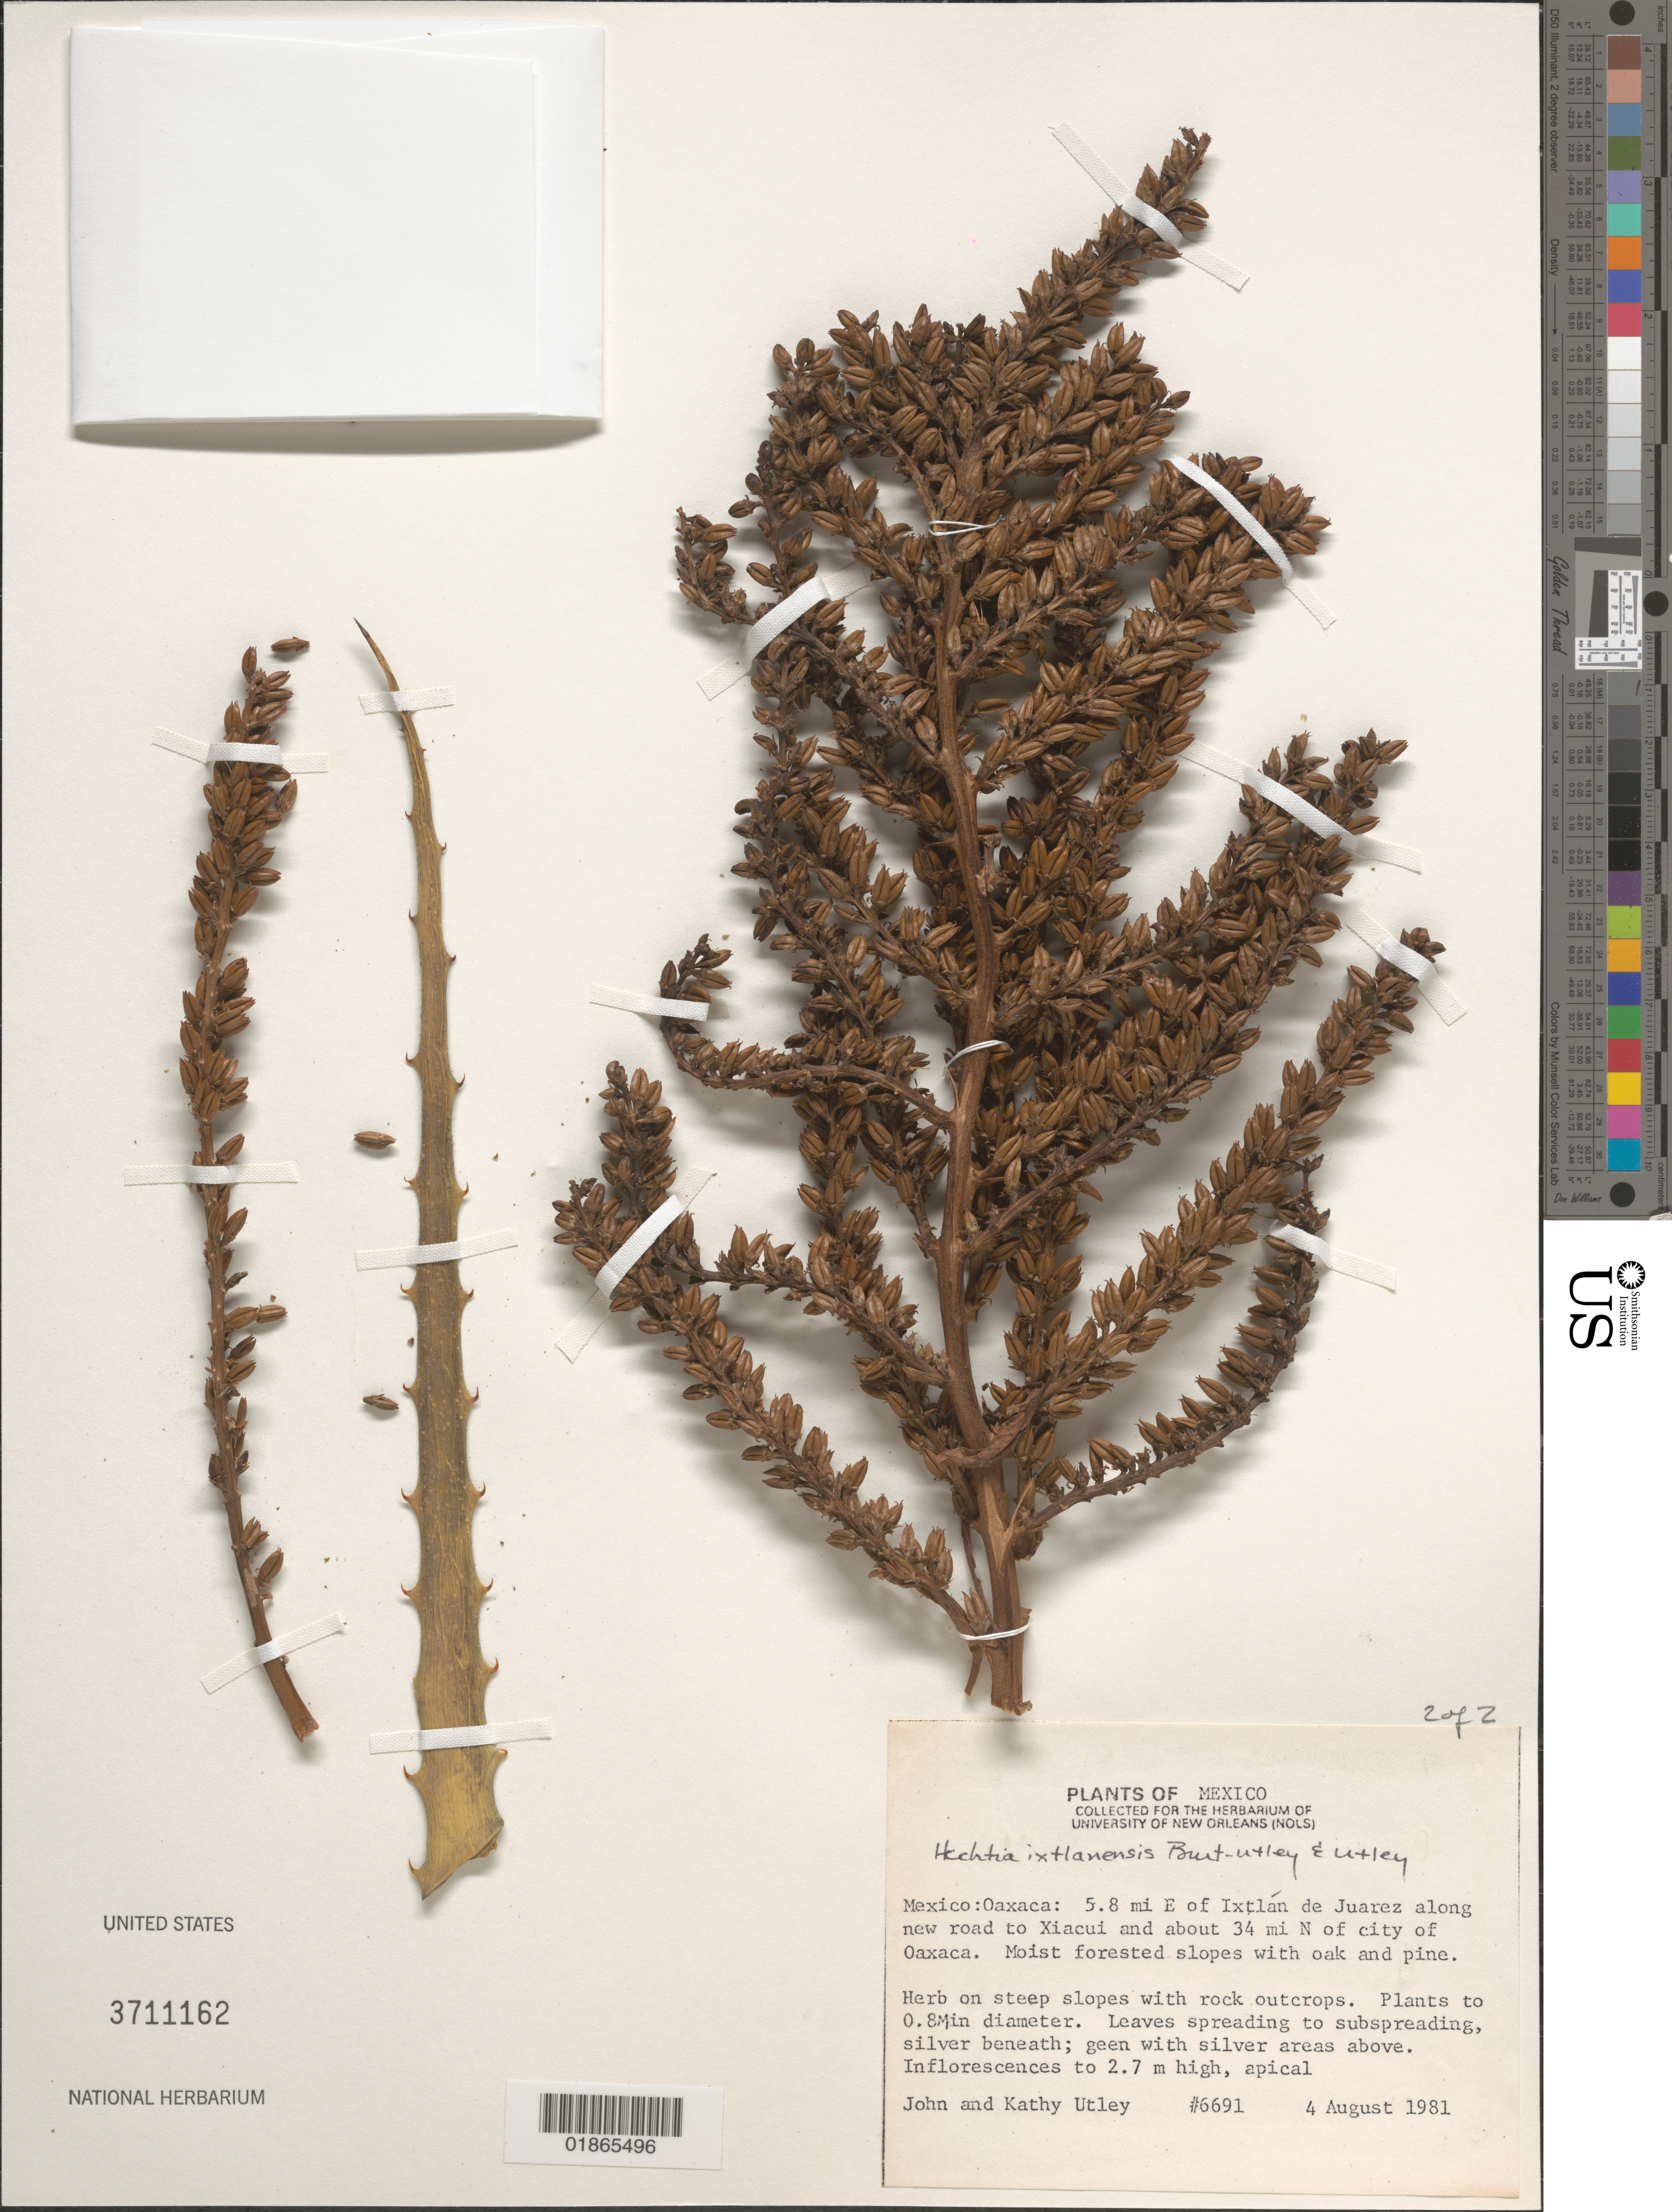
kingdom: Plantae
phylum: Tracheophyta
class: Liliopsida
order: Poales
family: Bromeliaceae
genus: Hechtia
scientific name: Hechtia ixtlanensis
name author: Burt-Utley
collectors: J. Utley & K. Utley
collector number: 6691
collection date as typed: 4 August 1981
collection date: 1981-08-04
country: Mexico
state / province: Oaxaca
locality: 5.8 mi E of Ixtlan de Juarez along new road to Xiacui and about 34 mi N of city of Oaxaca.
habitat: Moist forested slopes with oak and pine.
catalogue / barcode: US 3711162